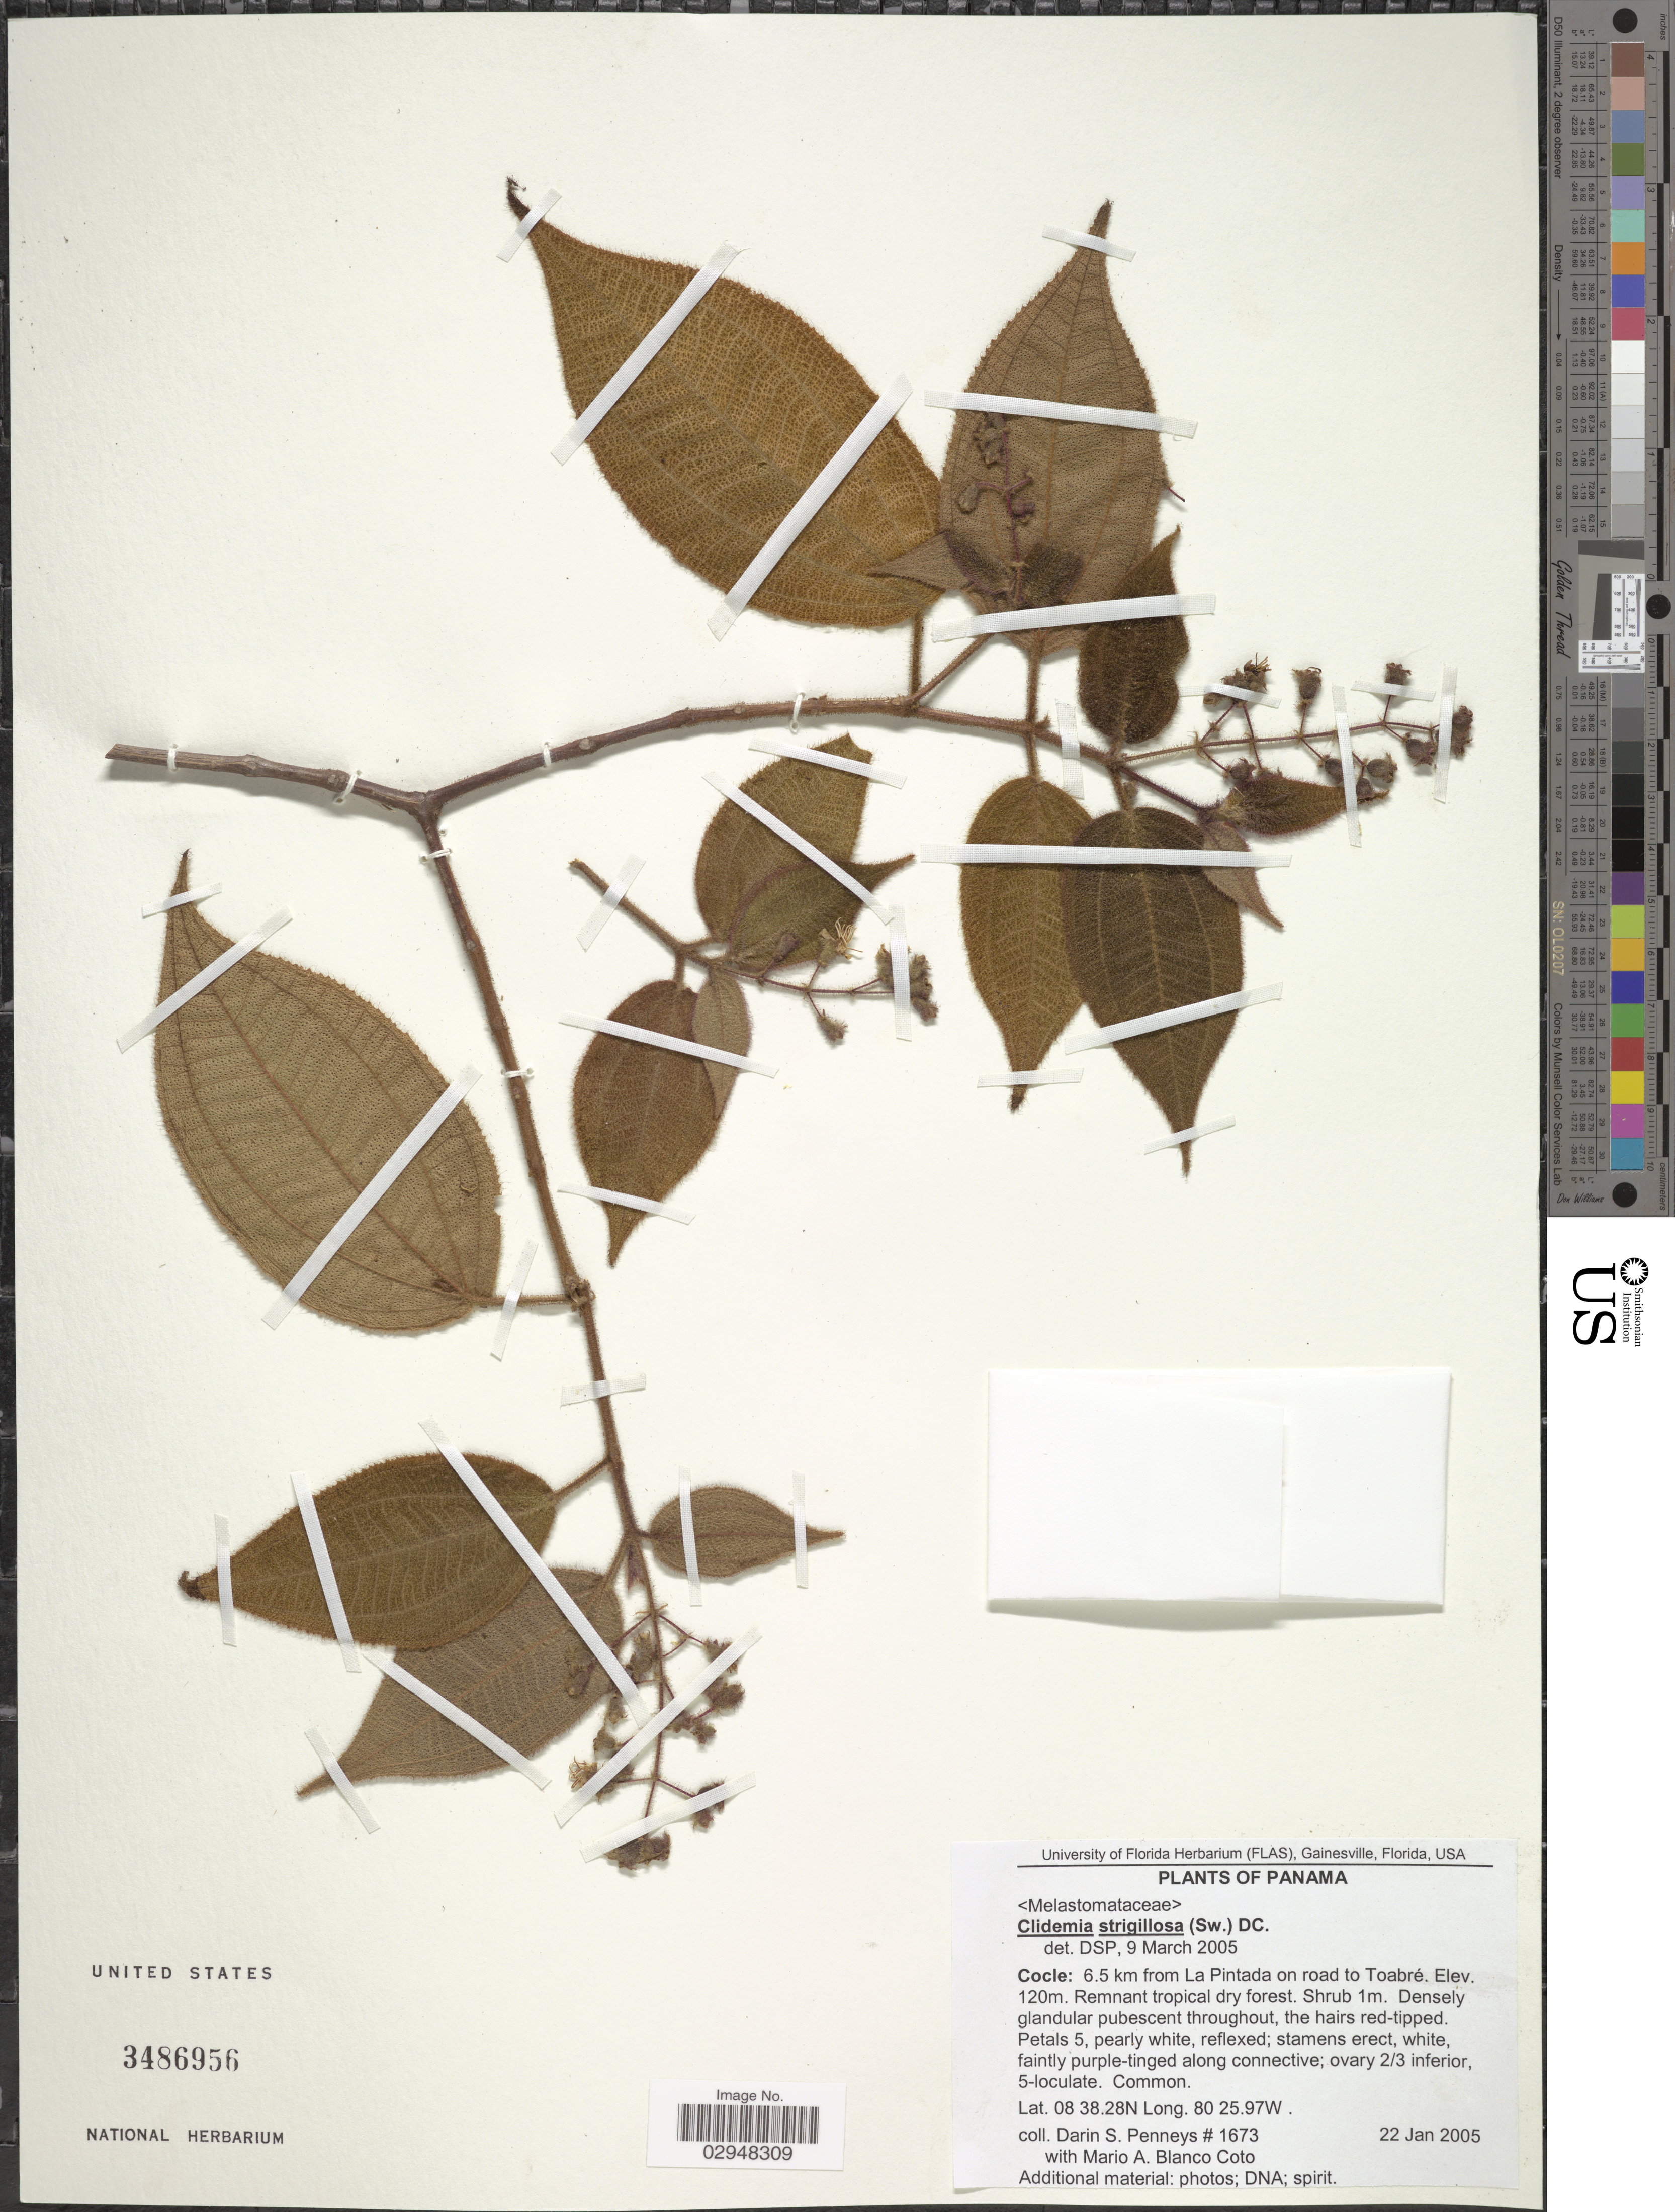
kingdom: Plantae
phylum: Tracheophyta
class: Magnoliopsida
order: Myrtales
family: Melastomataceae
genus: Clidemia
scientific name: Clidemia strigillosa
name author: (Sw.) DC.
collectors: D. S. Penneys & M. A. Blanco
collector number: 1673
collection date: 2005-01-22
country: Panama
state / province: Coclé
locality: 6.5 km from La Pintada on road to Toabré.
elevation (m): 120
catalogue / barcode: US 3486956